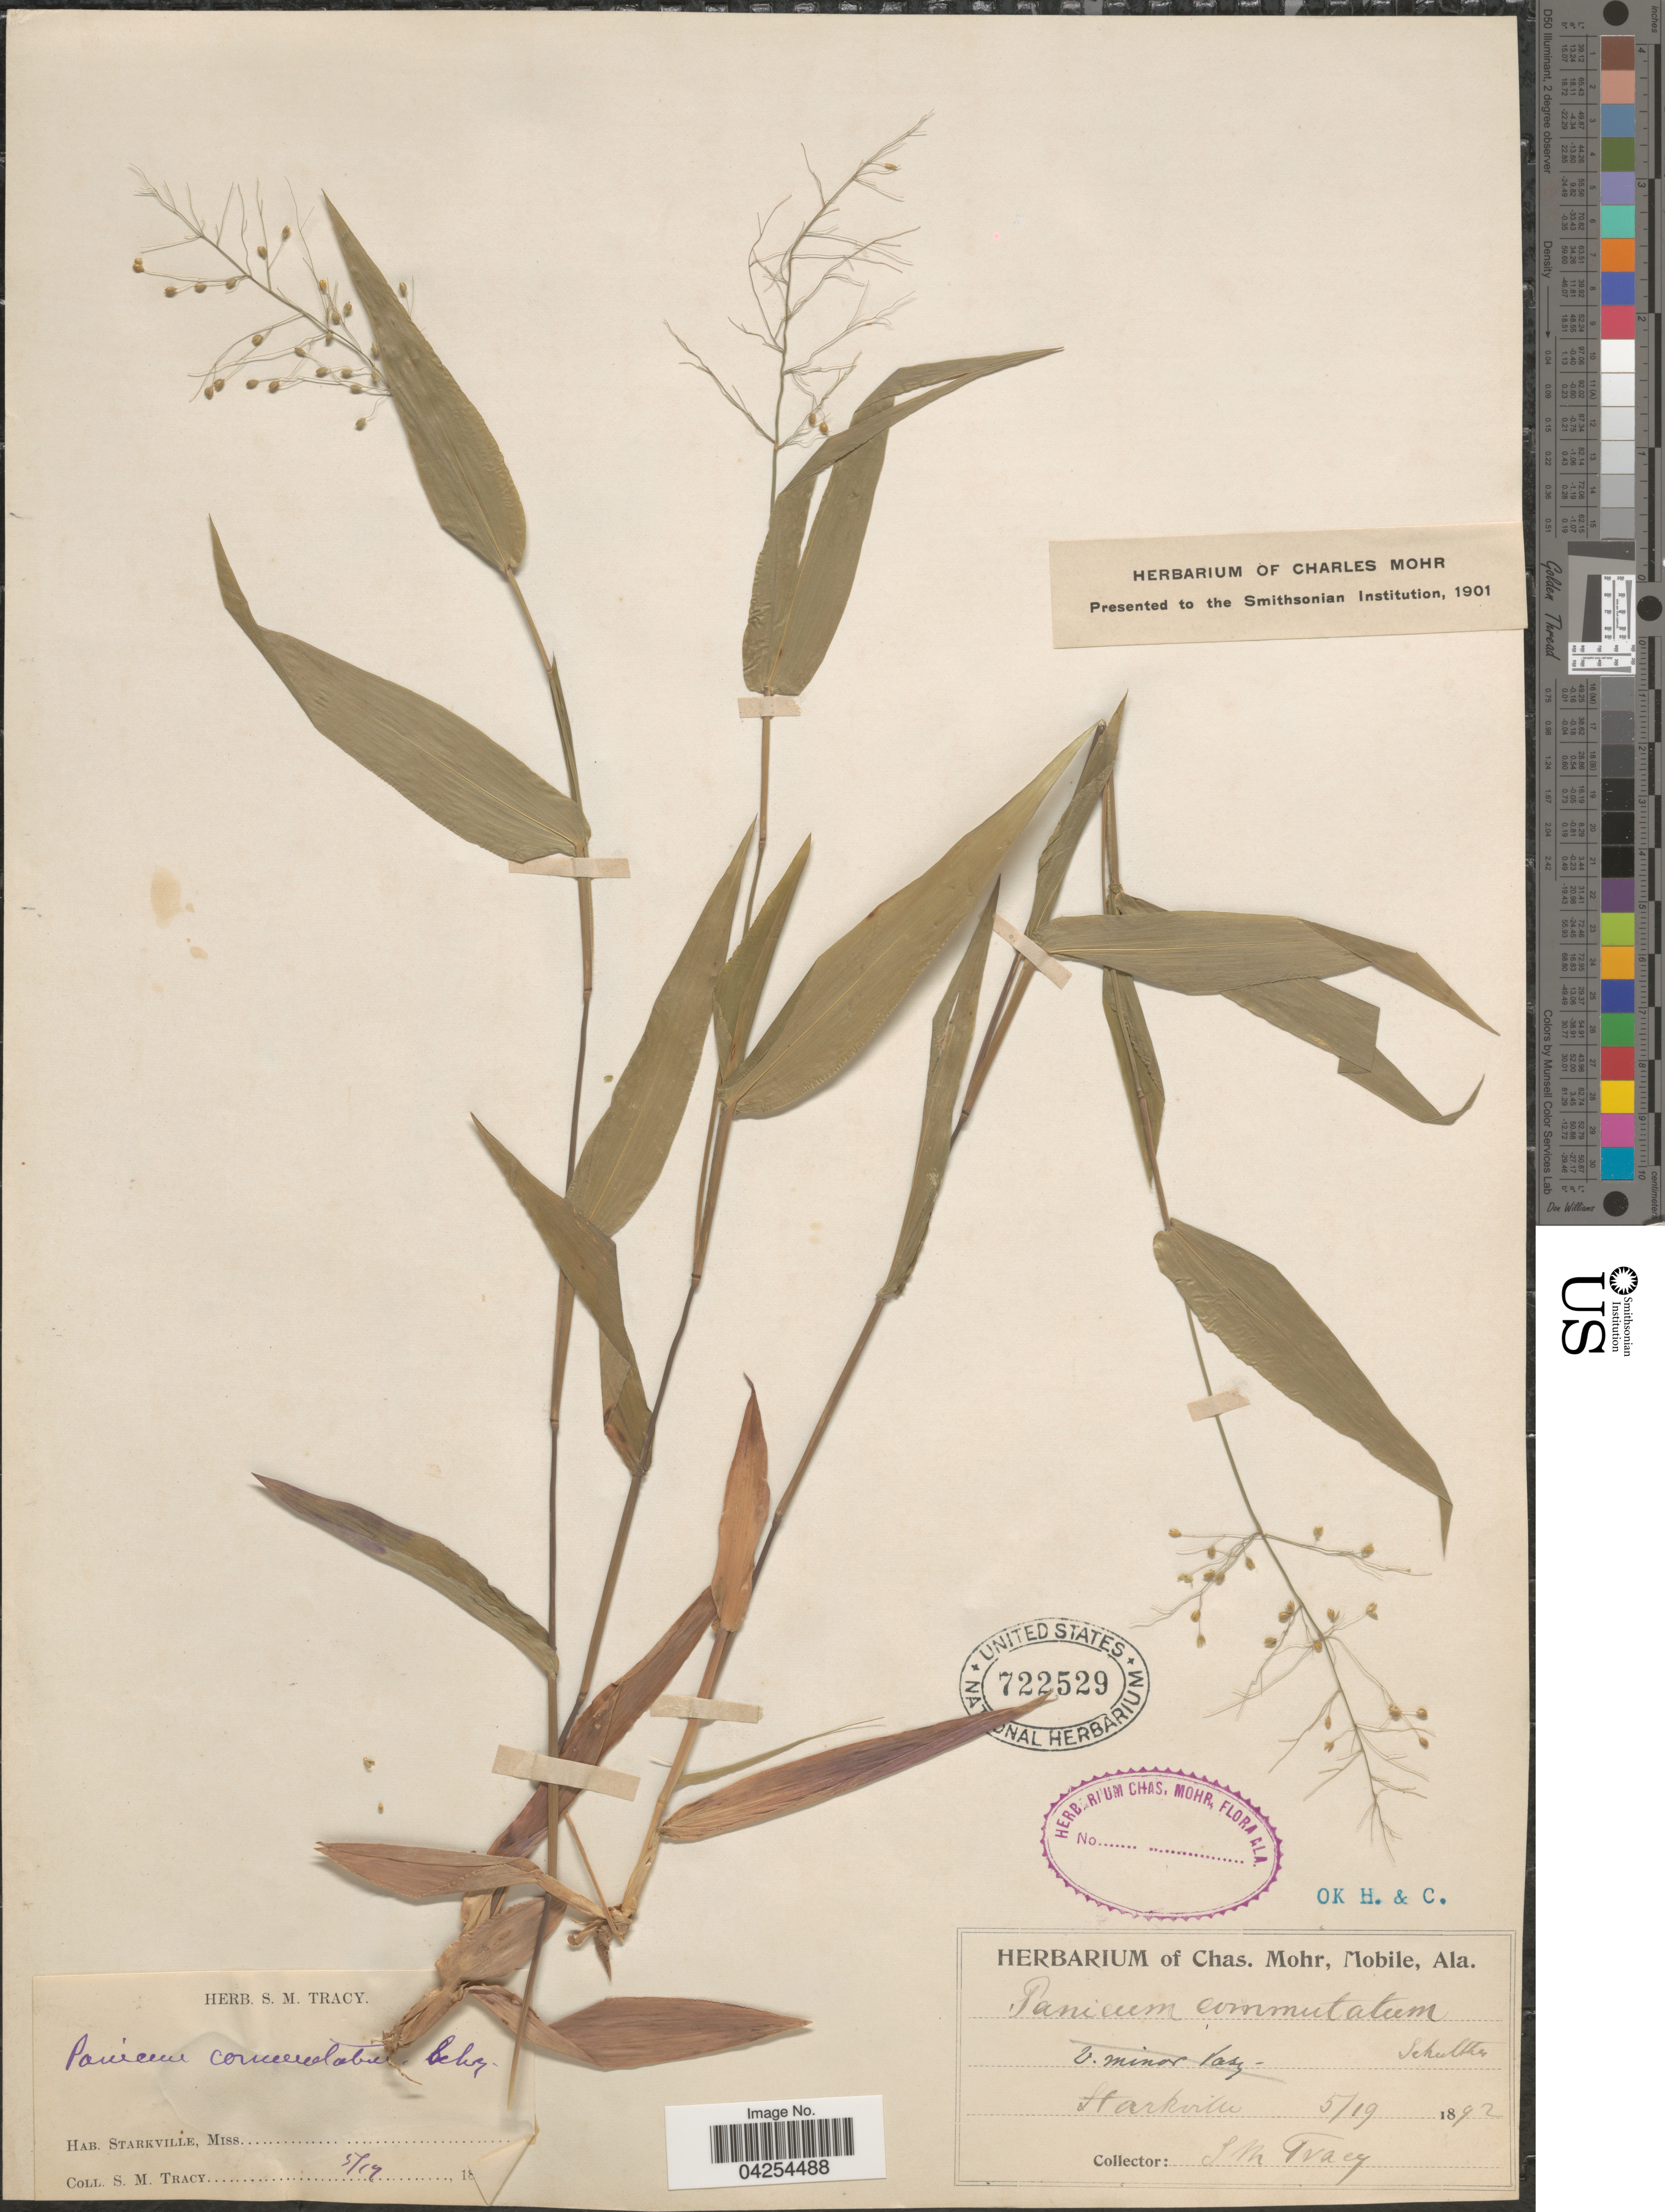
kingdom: Plantae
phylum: Tracheophyta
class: Liliopsida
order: Poales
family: Poaceae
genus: Dichanthelium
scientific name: Dichanthelium commutatum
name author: (Schult.) Gould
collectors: S. M. Tracy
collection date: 1892-05-19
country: United States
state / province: Mississippi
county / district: Oktibbeha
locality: Starkville.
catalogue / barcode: US 722529